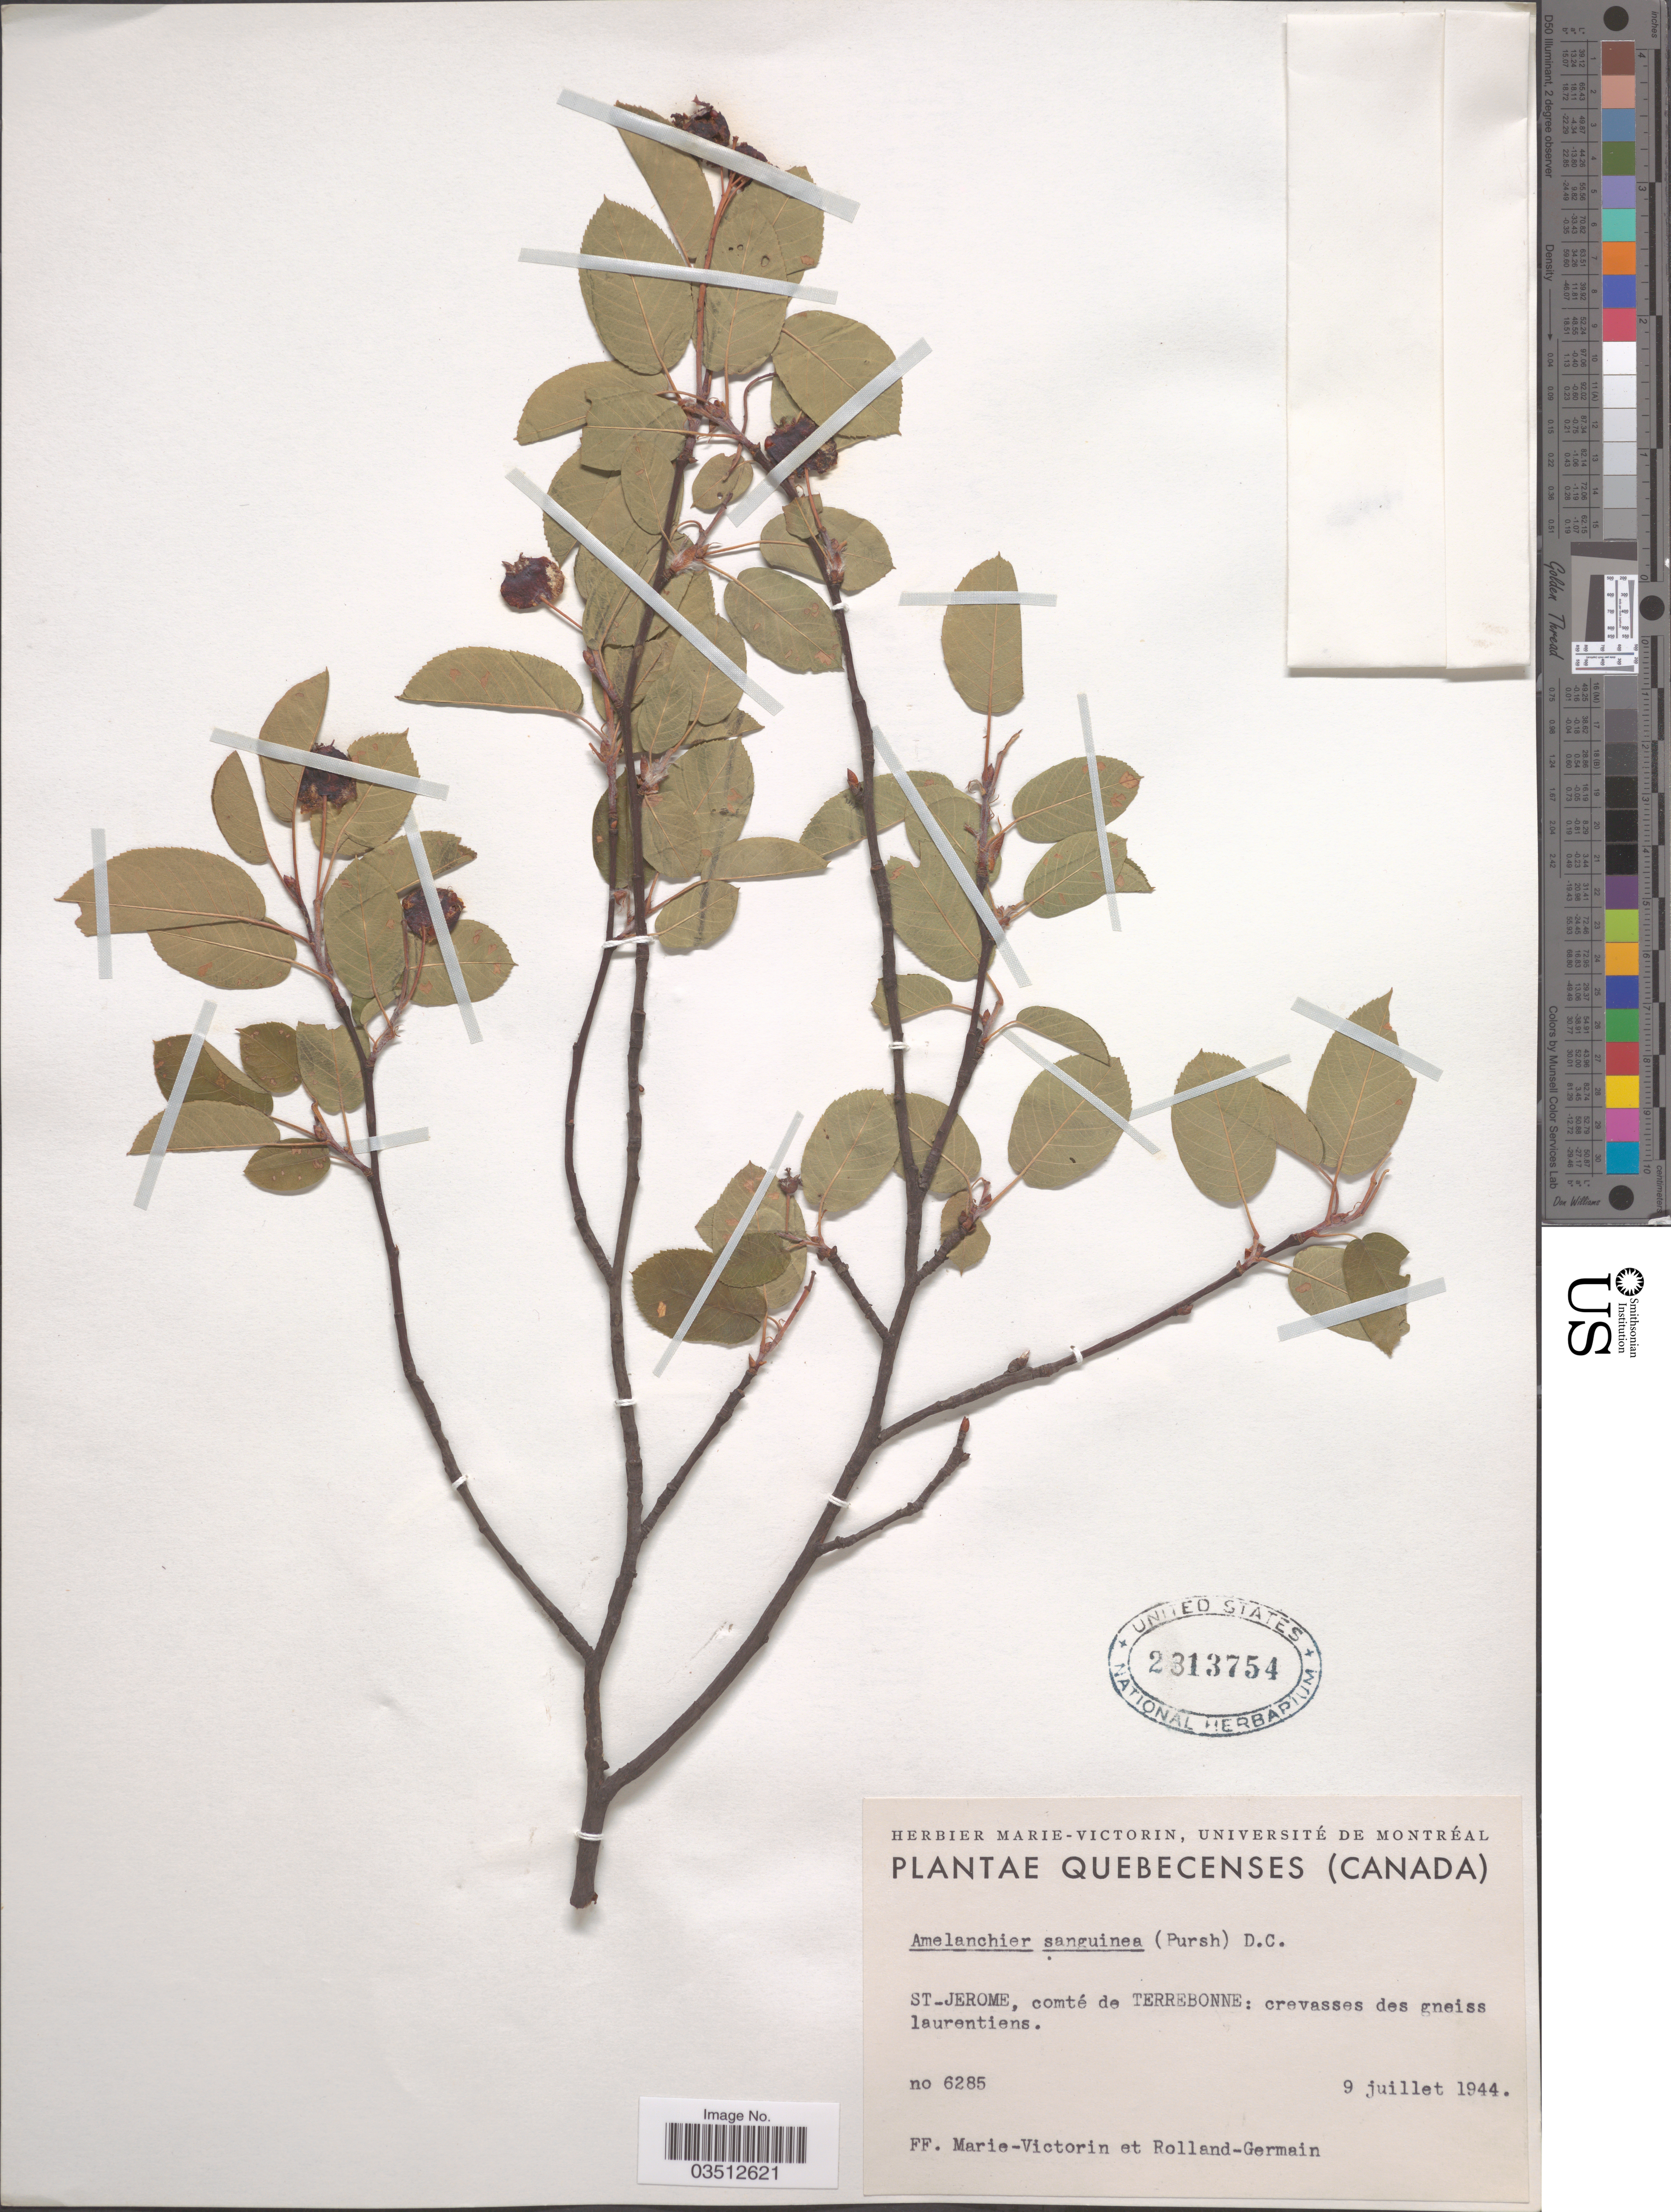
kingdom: Plantae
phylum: Tracheophyta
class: Magnoliopsida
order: Rosales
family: Rosaceae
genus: Amelanchier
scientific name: Amelanchier sanguinea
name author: (Pursh) DC.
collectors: F. Marie-Victorin & Rolland-Germain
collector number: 6285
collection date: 1944-07-09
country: Canada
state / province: Quebec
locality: St-Jerome, comté de Terrebonne.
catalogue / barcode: US 2313754